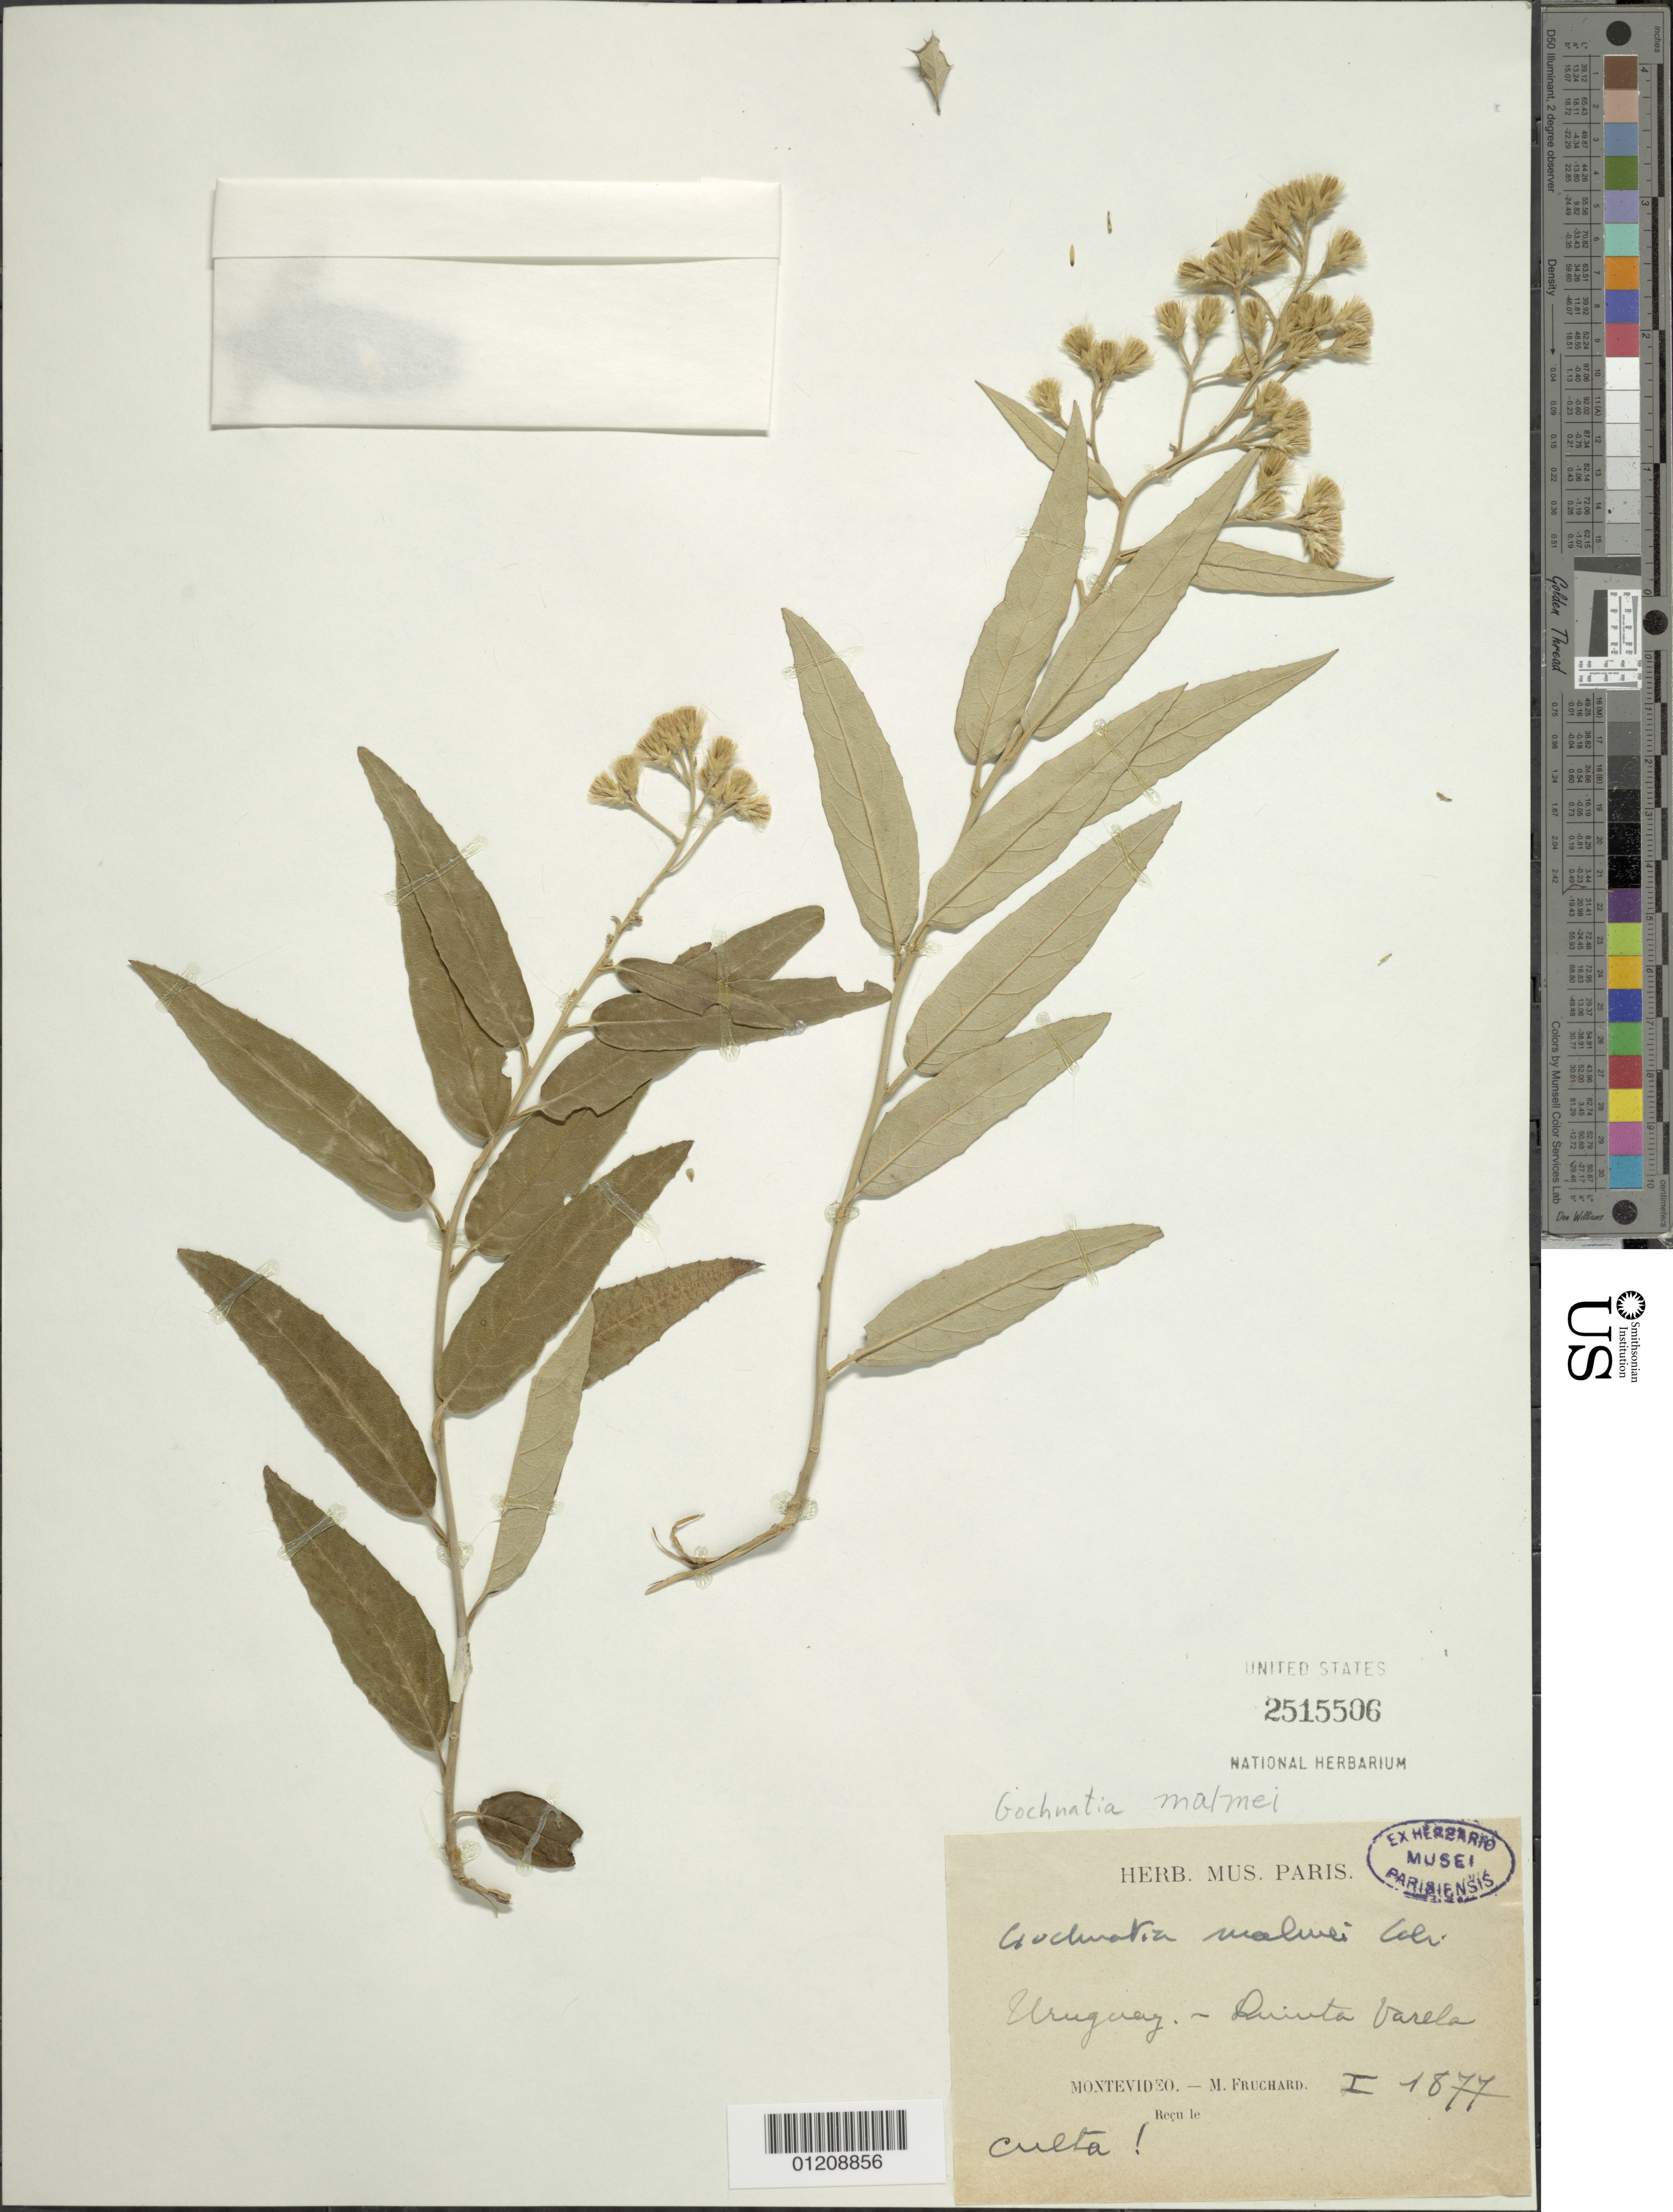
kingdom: Plantae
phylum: Tracheophyta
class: Magnoliopsida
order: Asterales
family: Asteraceae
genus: Moquiniastrum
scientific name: Moquiniastrum polymorphum subsp. ceanothifolium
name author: (Less.) G. Sancho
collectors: M. Fruchard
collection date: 1877-01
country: Uruguay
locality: [Luinta?] Varela, Montevideo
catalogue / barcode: US 2515506